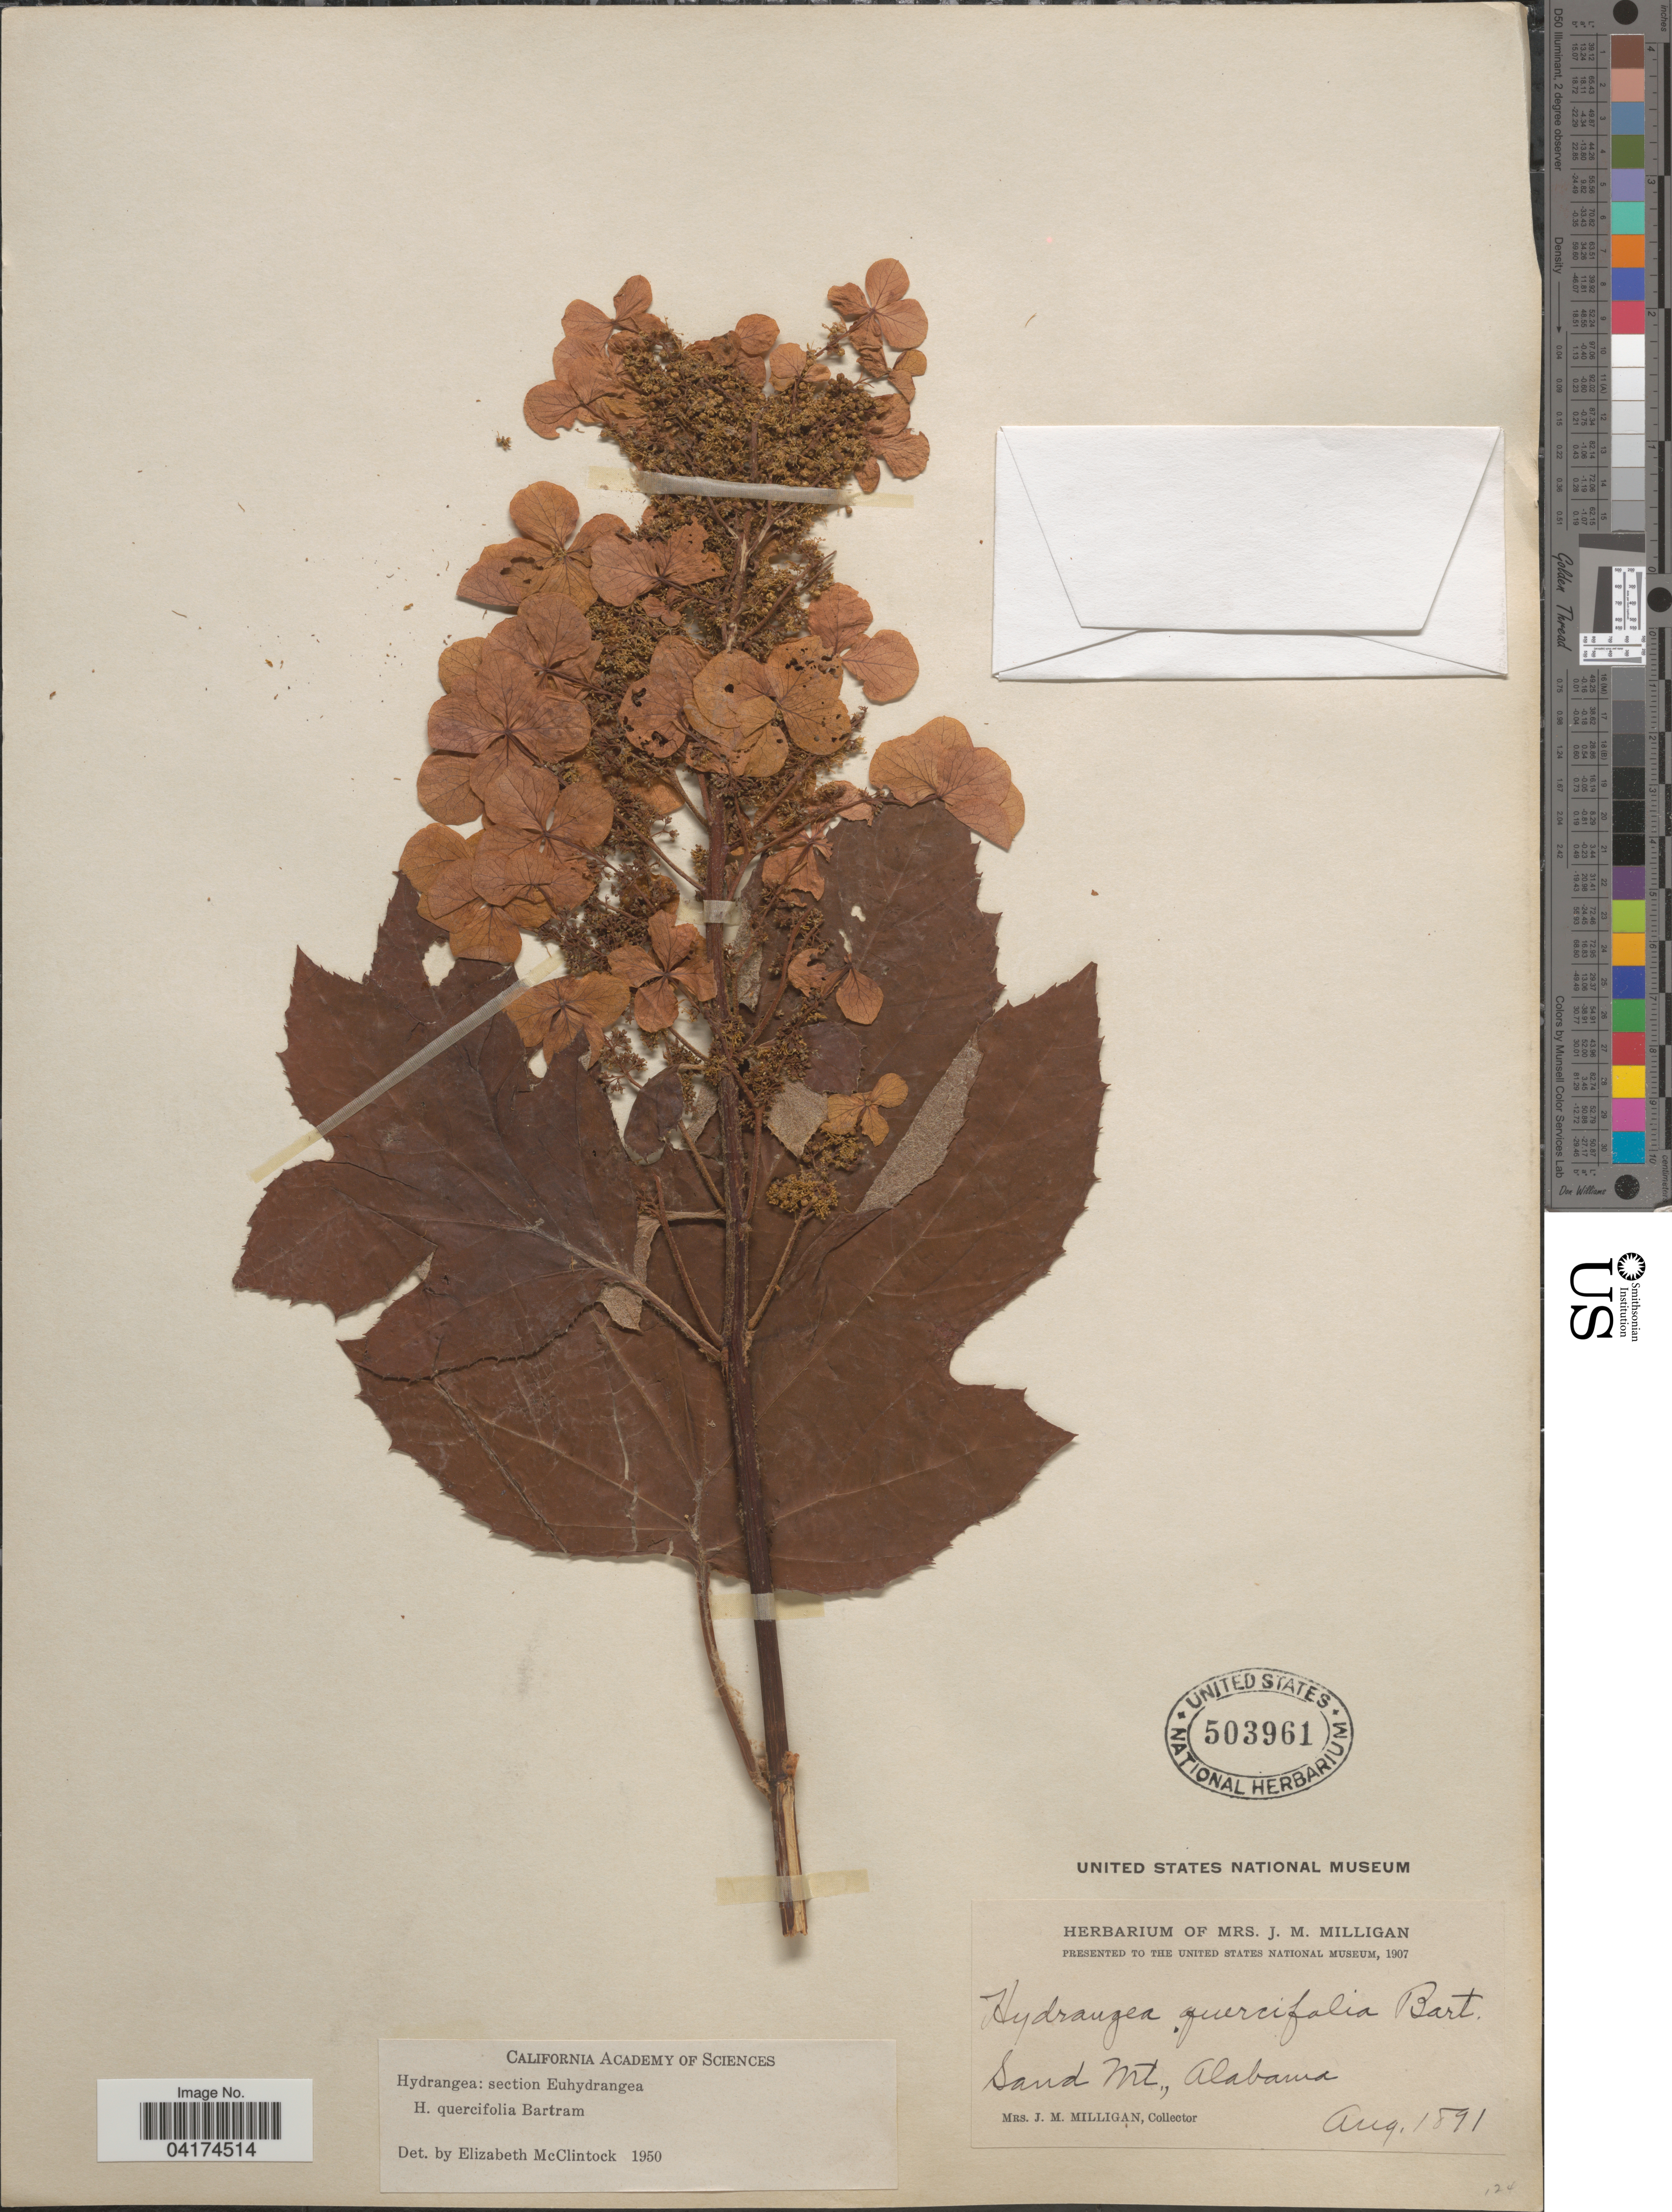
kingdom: Plantae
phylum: Tracheophyta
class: Magnoliopsida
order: Cornales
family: Hydrangeaceae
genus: Hydrangea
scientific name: Hydrangea quercifolia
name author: W. Bartram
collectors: J. Milligan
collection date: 1891-08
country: United States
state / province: Alabama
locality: Sand Mt.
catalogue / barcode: US 503961